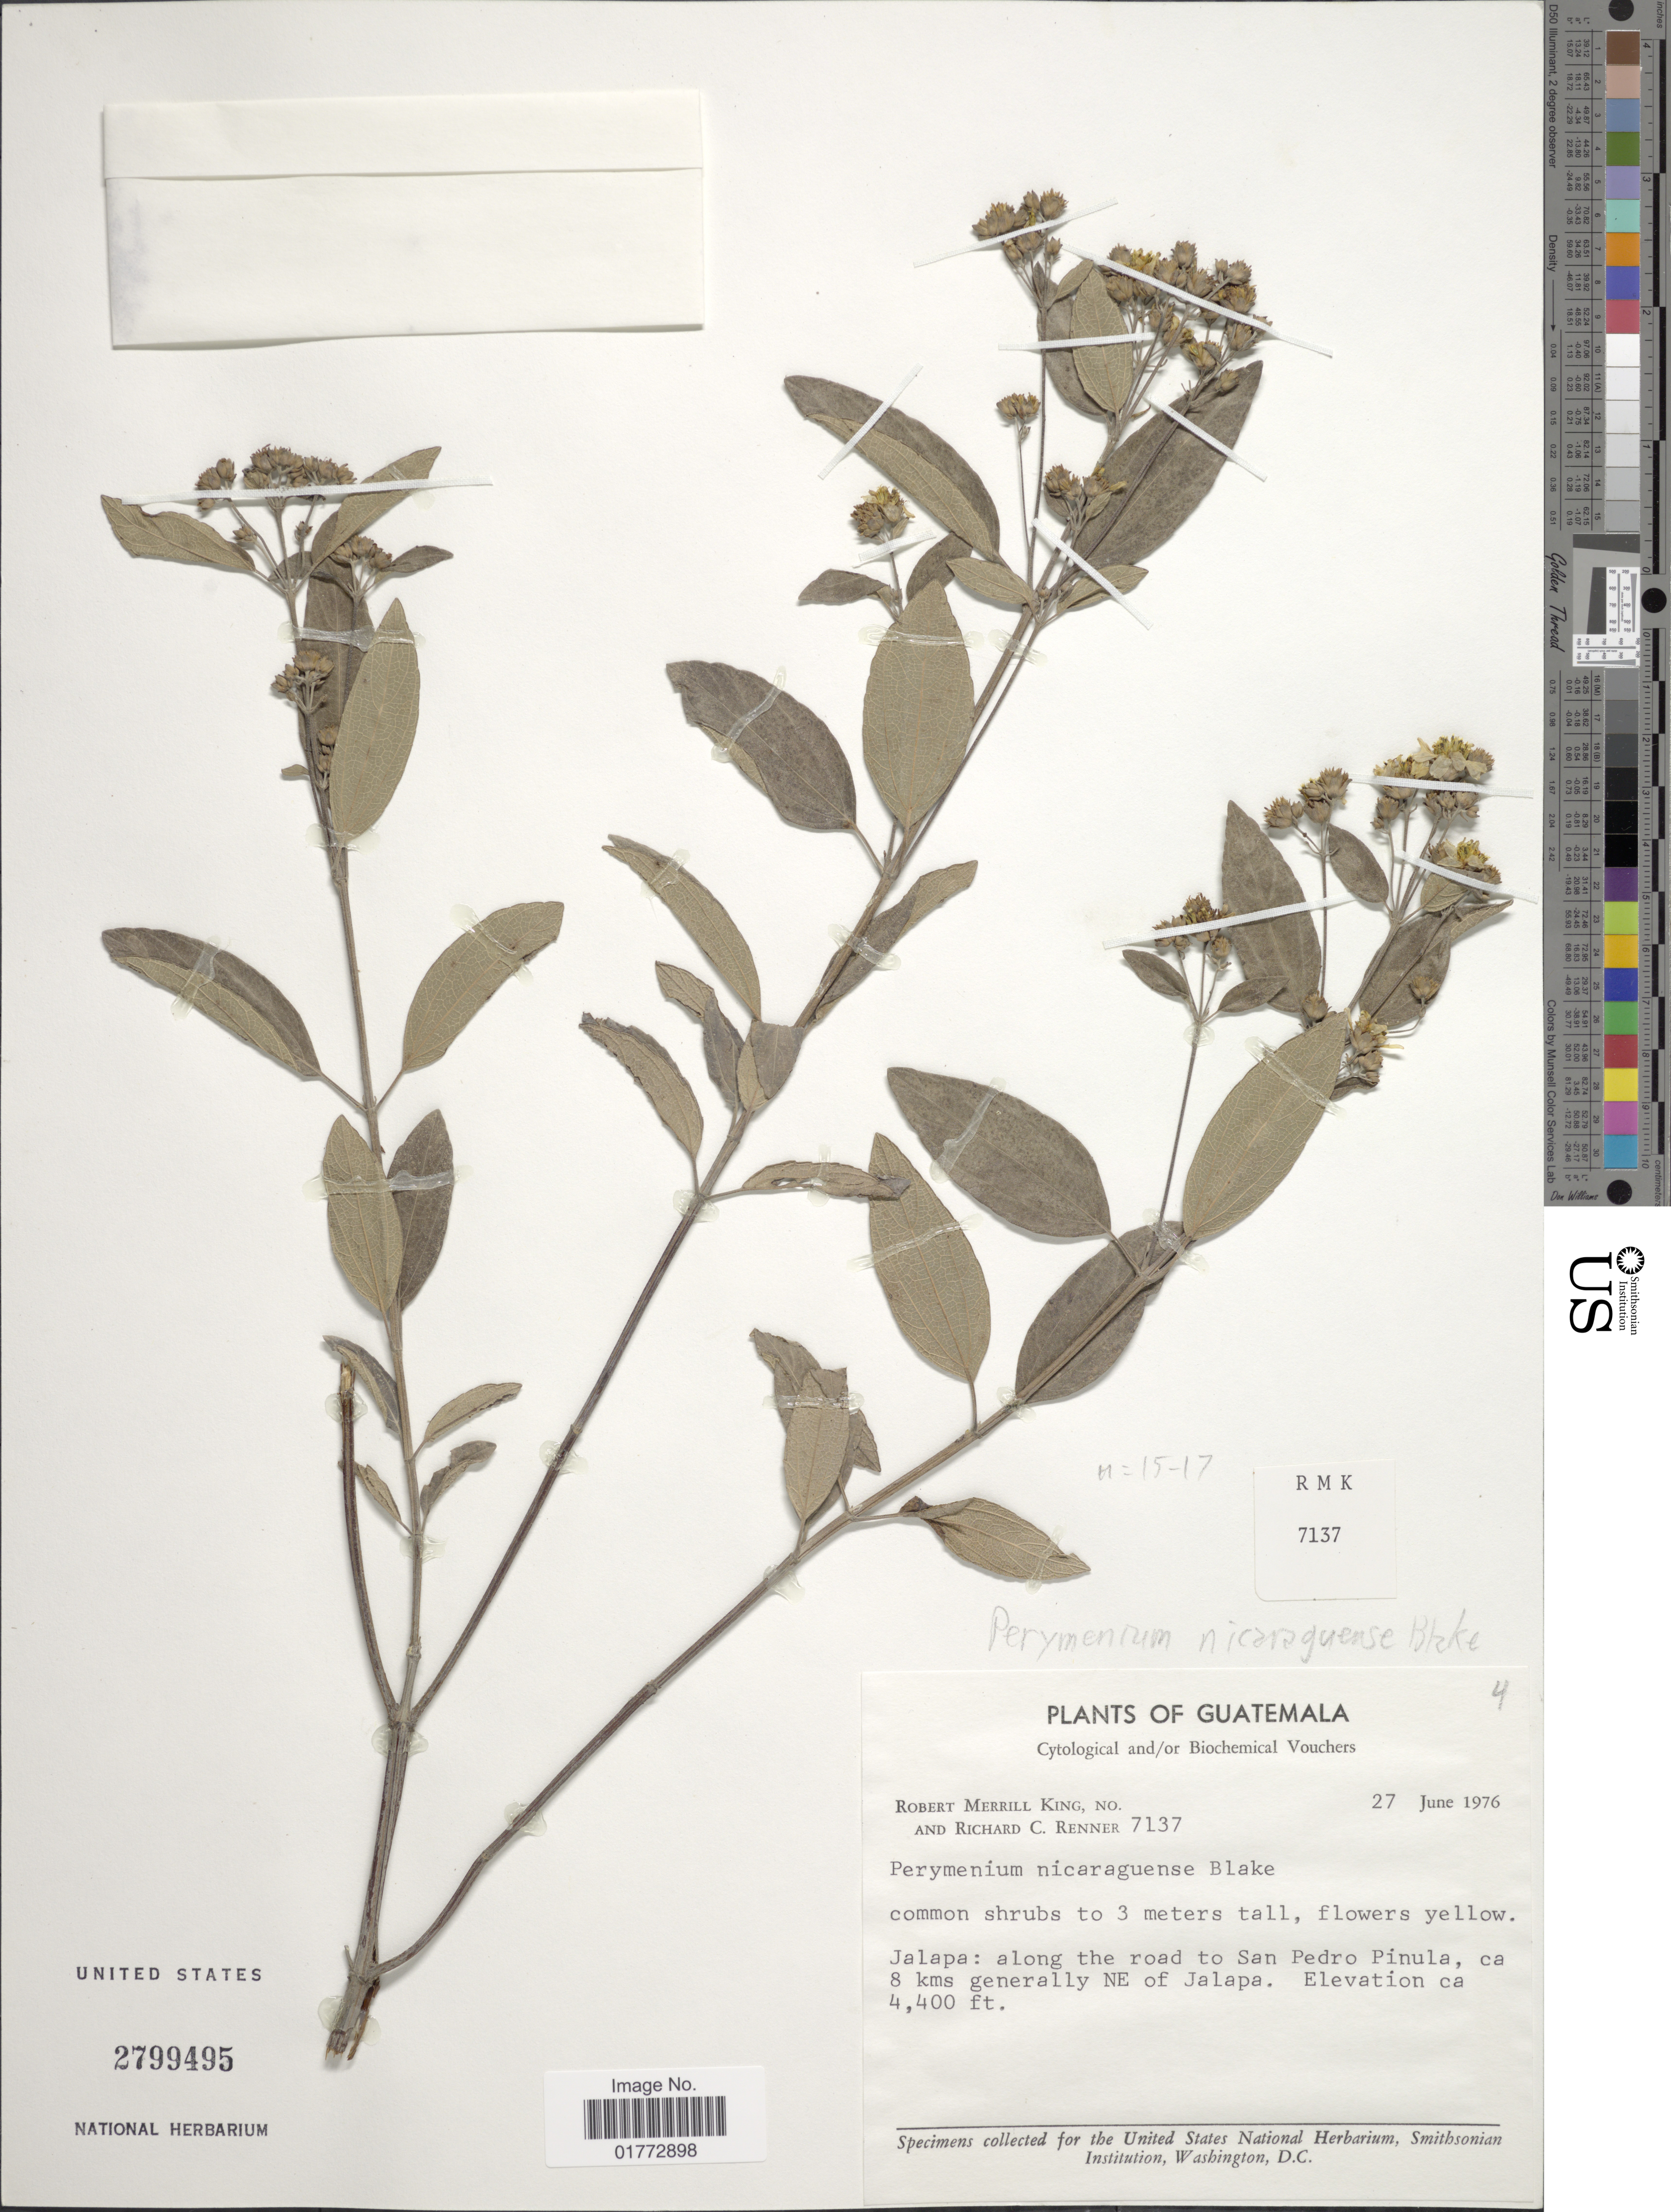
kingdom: Plantae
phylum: Tracheophyta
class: Magnoliopsida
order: Asterales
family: Asteraceae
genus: Perymenium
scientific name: Perymenium nicaraguense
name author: S.F. Blake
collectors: R. M. King & R. C. Renner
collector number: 7137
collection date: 1976-06-27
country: Guatemala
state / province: Jalapa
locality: Along the road to San Pedro Pinula, ca. 8 kms generally NE of Jalapa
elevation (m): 1341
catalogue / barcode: US 2799495